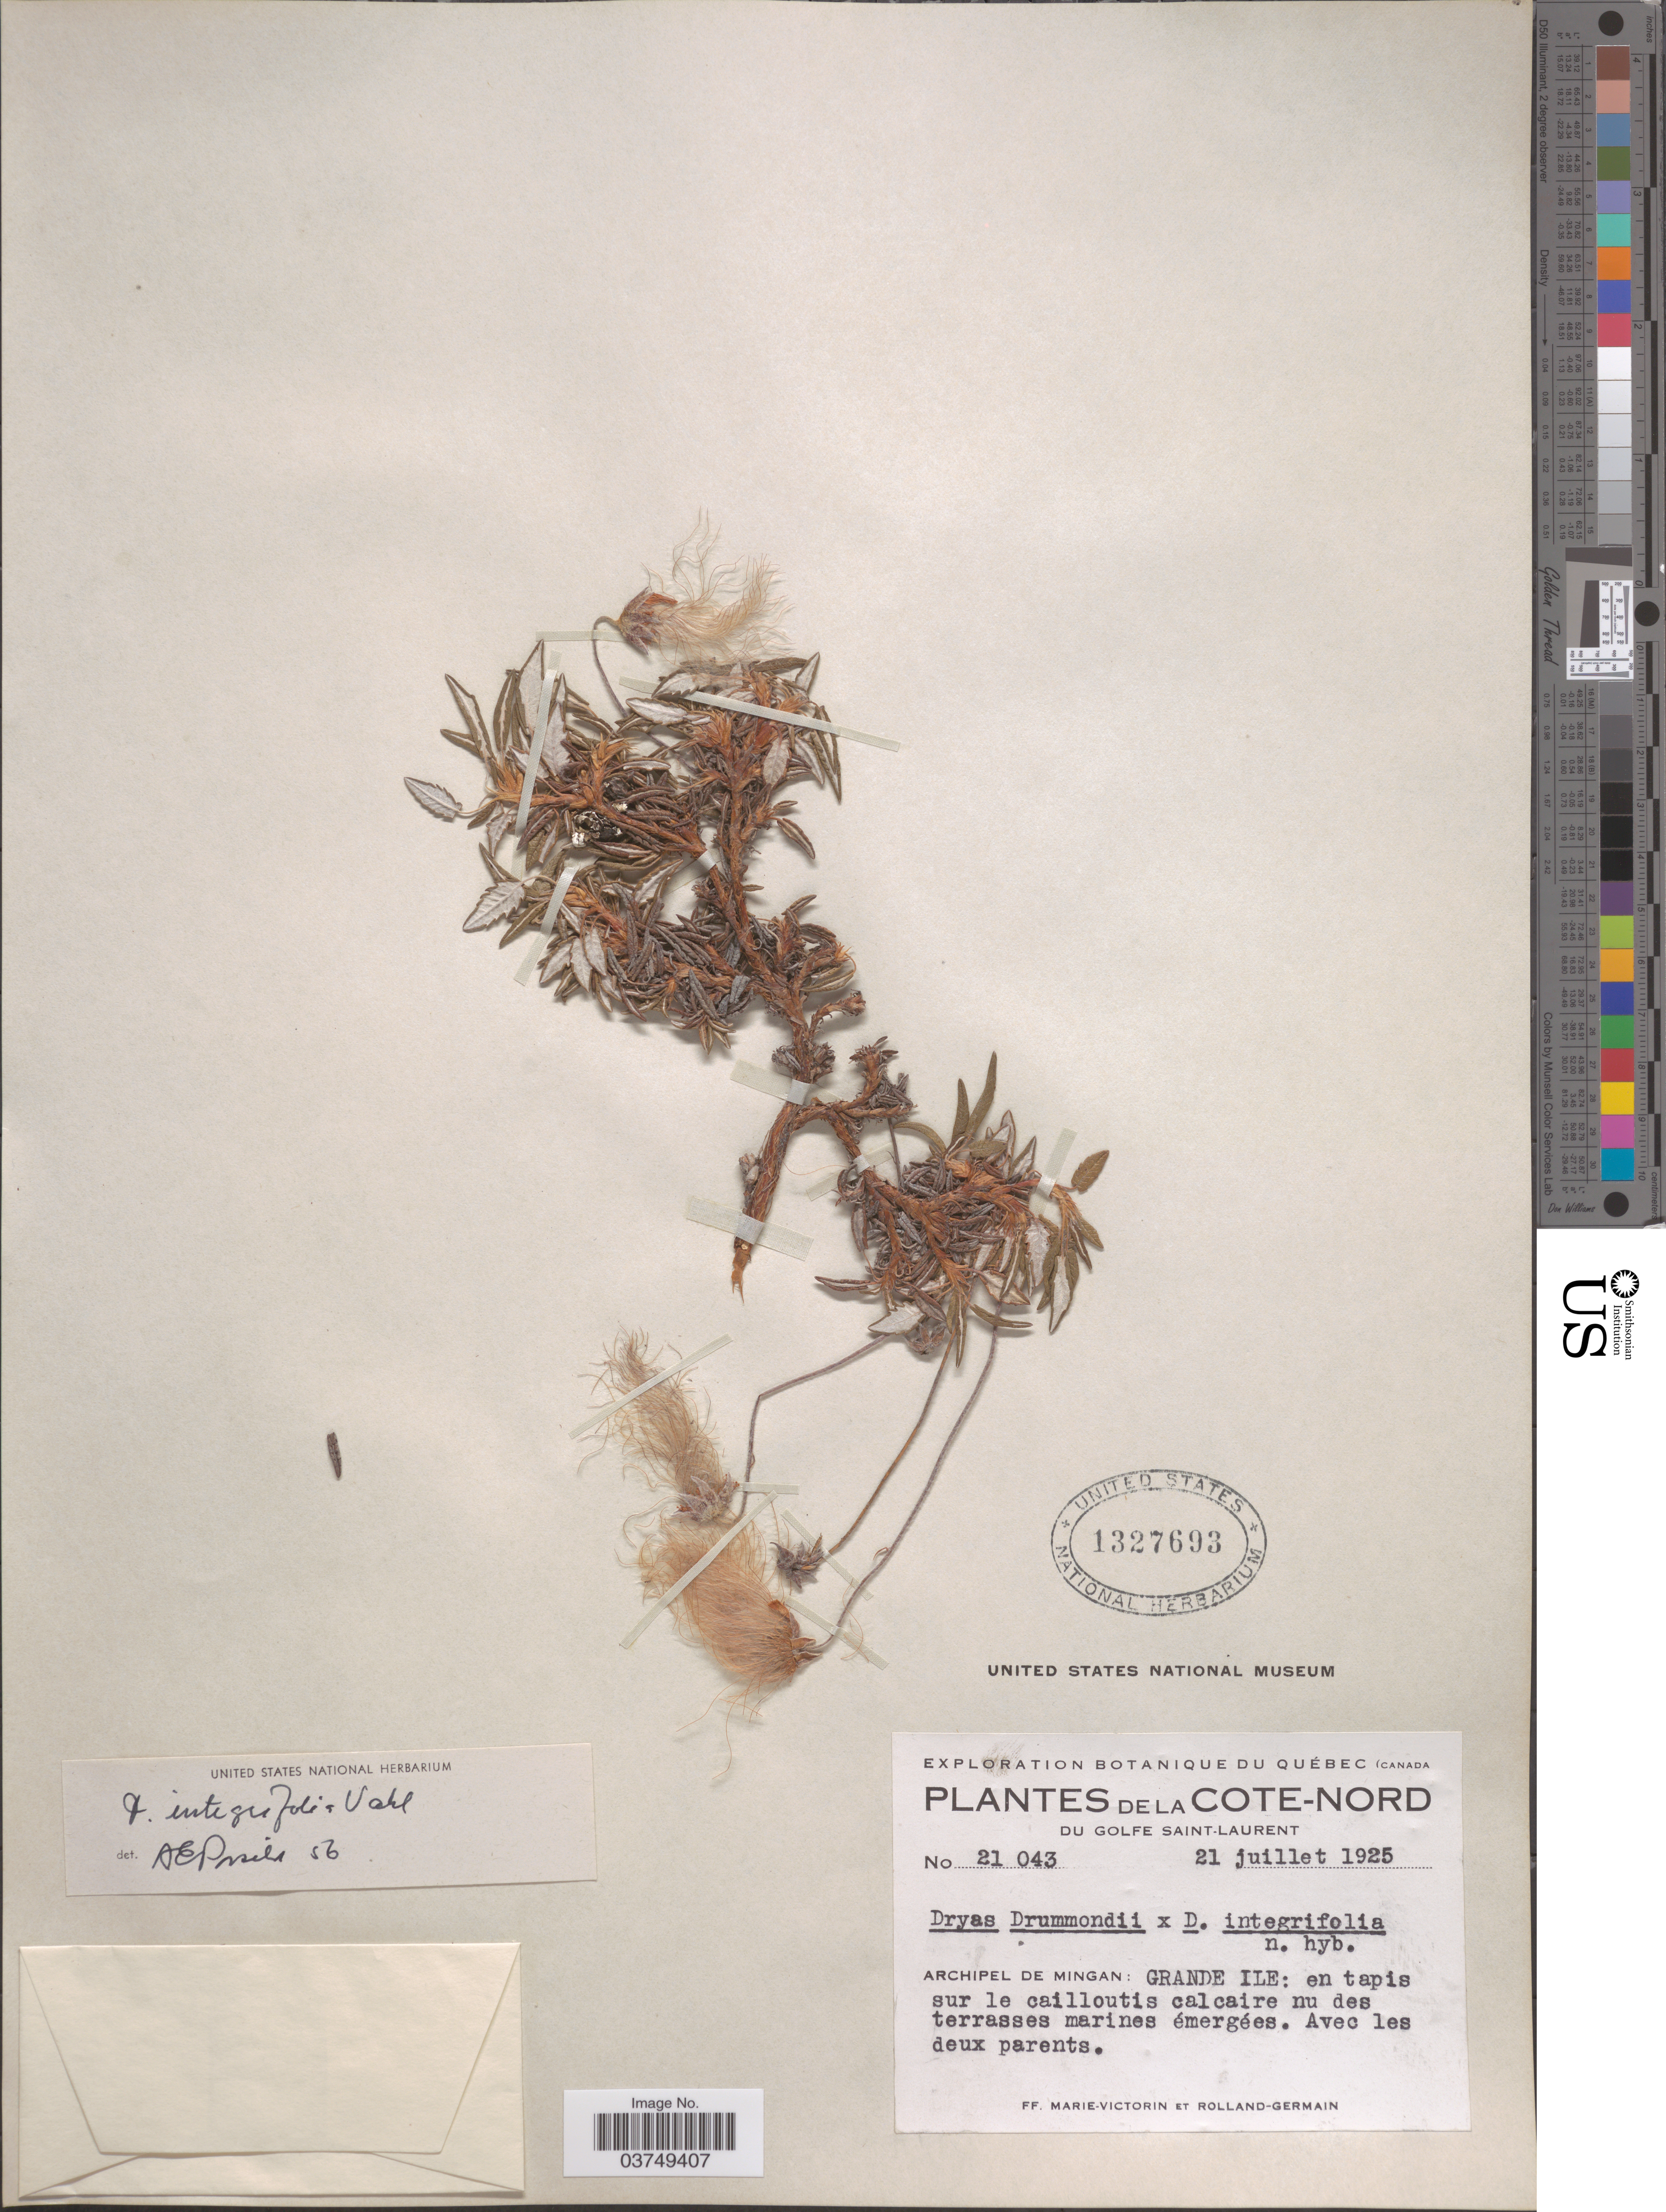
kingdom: Plantae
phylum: Tracheophyta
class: Magnoliopsida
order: Rosales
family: Rosaceae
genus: Dryas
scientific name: Dryas drummondii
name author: Hook. & Richardson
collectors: F. Marie-Victorin & Rolland-Germain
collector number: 21043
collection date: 1925-07-21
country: Canada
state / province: Quebec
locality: La Cote-Nord Du Golfe Saint-Laurent. Archipel de Mingan Grande Ile: en tapis sur le cailloutis calcaire des terrasses marines émergées. Avec les deux parents.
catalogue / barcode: US 1327693